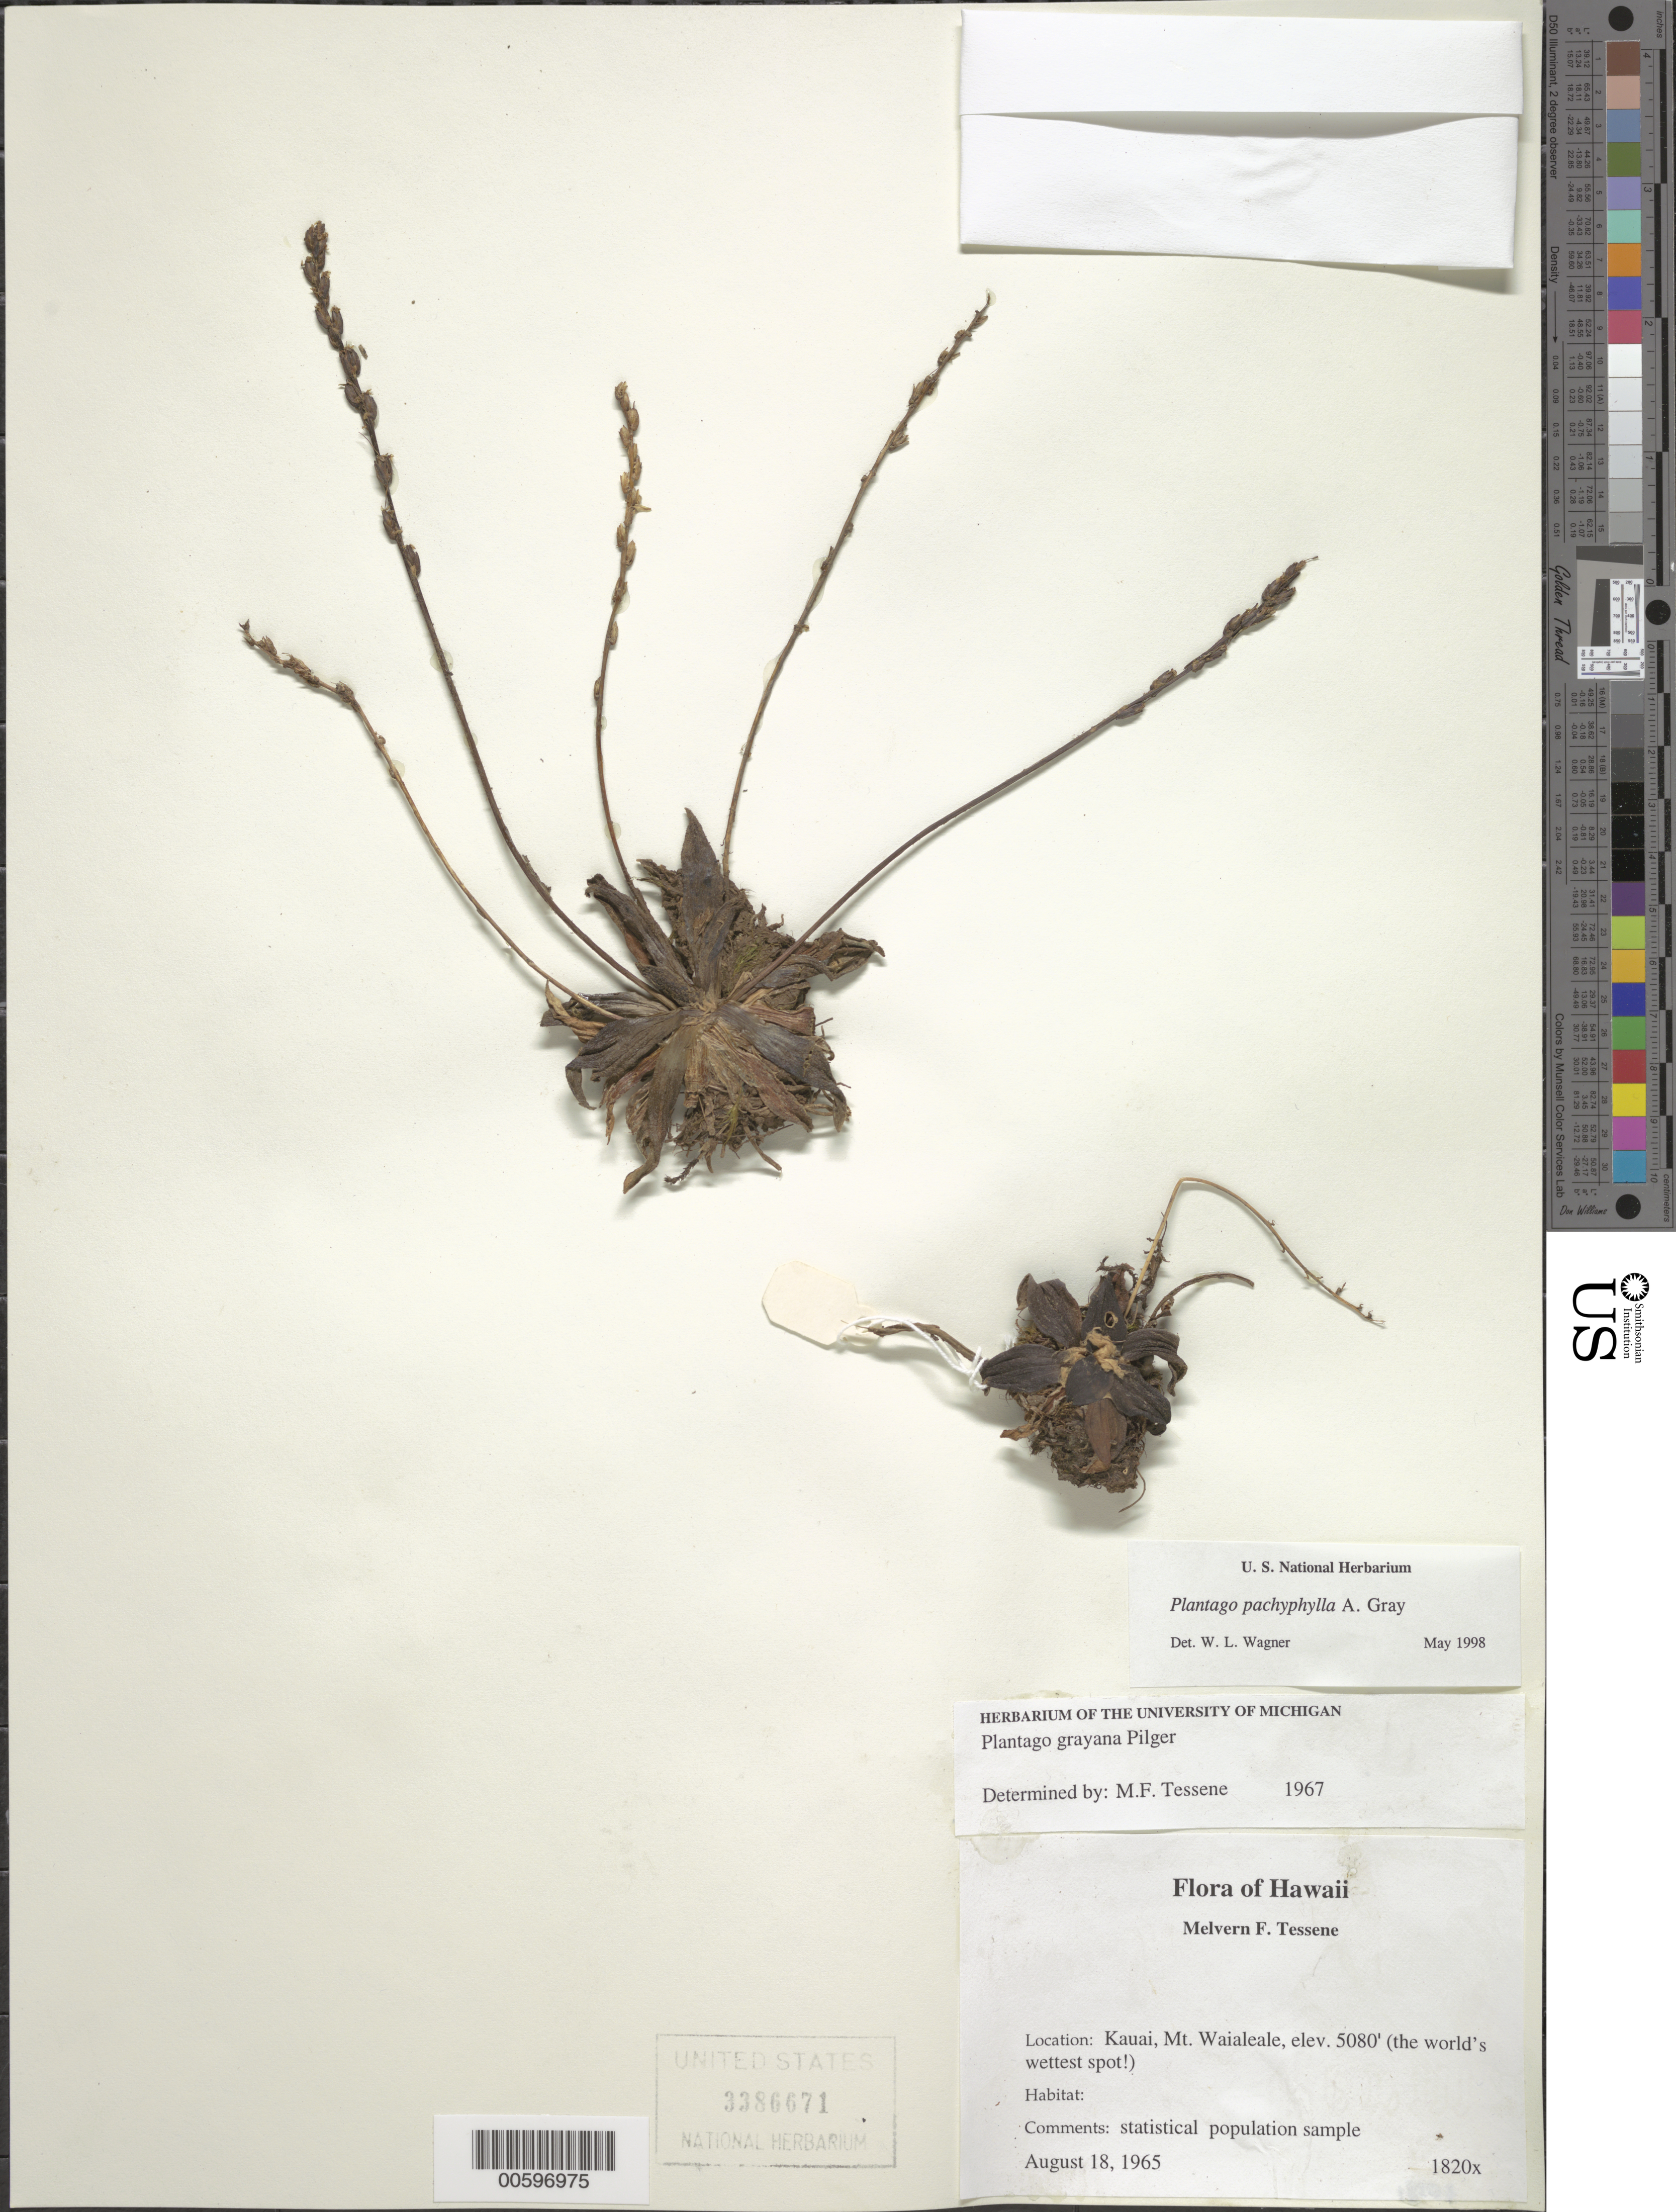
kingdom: Plantae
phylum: Tracheophyta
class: Magnoliopsida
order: Lamiales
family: Plantaginaceae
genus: Plantago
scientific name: Plantago pachyphylla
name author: A. Gray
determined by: Wagner, W. L., (BOT), Smithsonian Institution - National Museum of Natural History (UNITED STATES)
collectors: M. Tessene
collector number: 1820x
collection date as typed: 18 Aug 1965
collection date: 1965-08-18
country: United States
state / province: Hawaii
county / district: Kauai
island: Kaua'i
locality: Mt. Waialeale.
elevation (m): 1548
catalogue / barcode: US 3386671